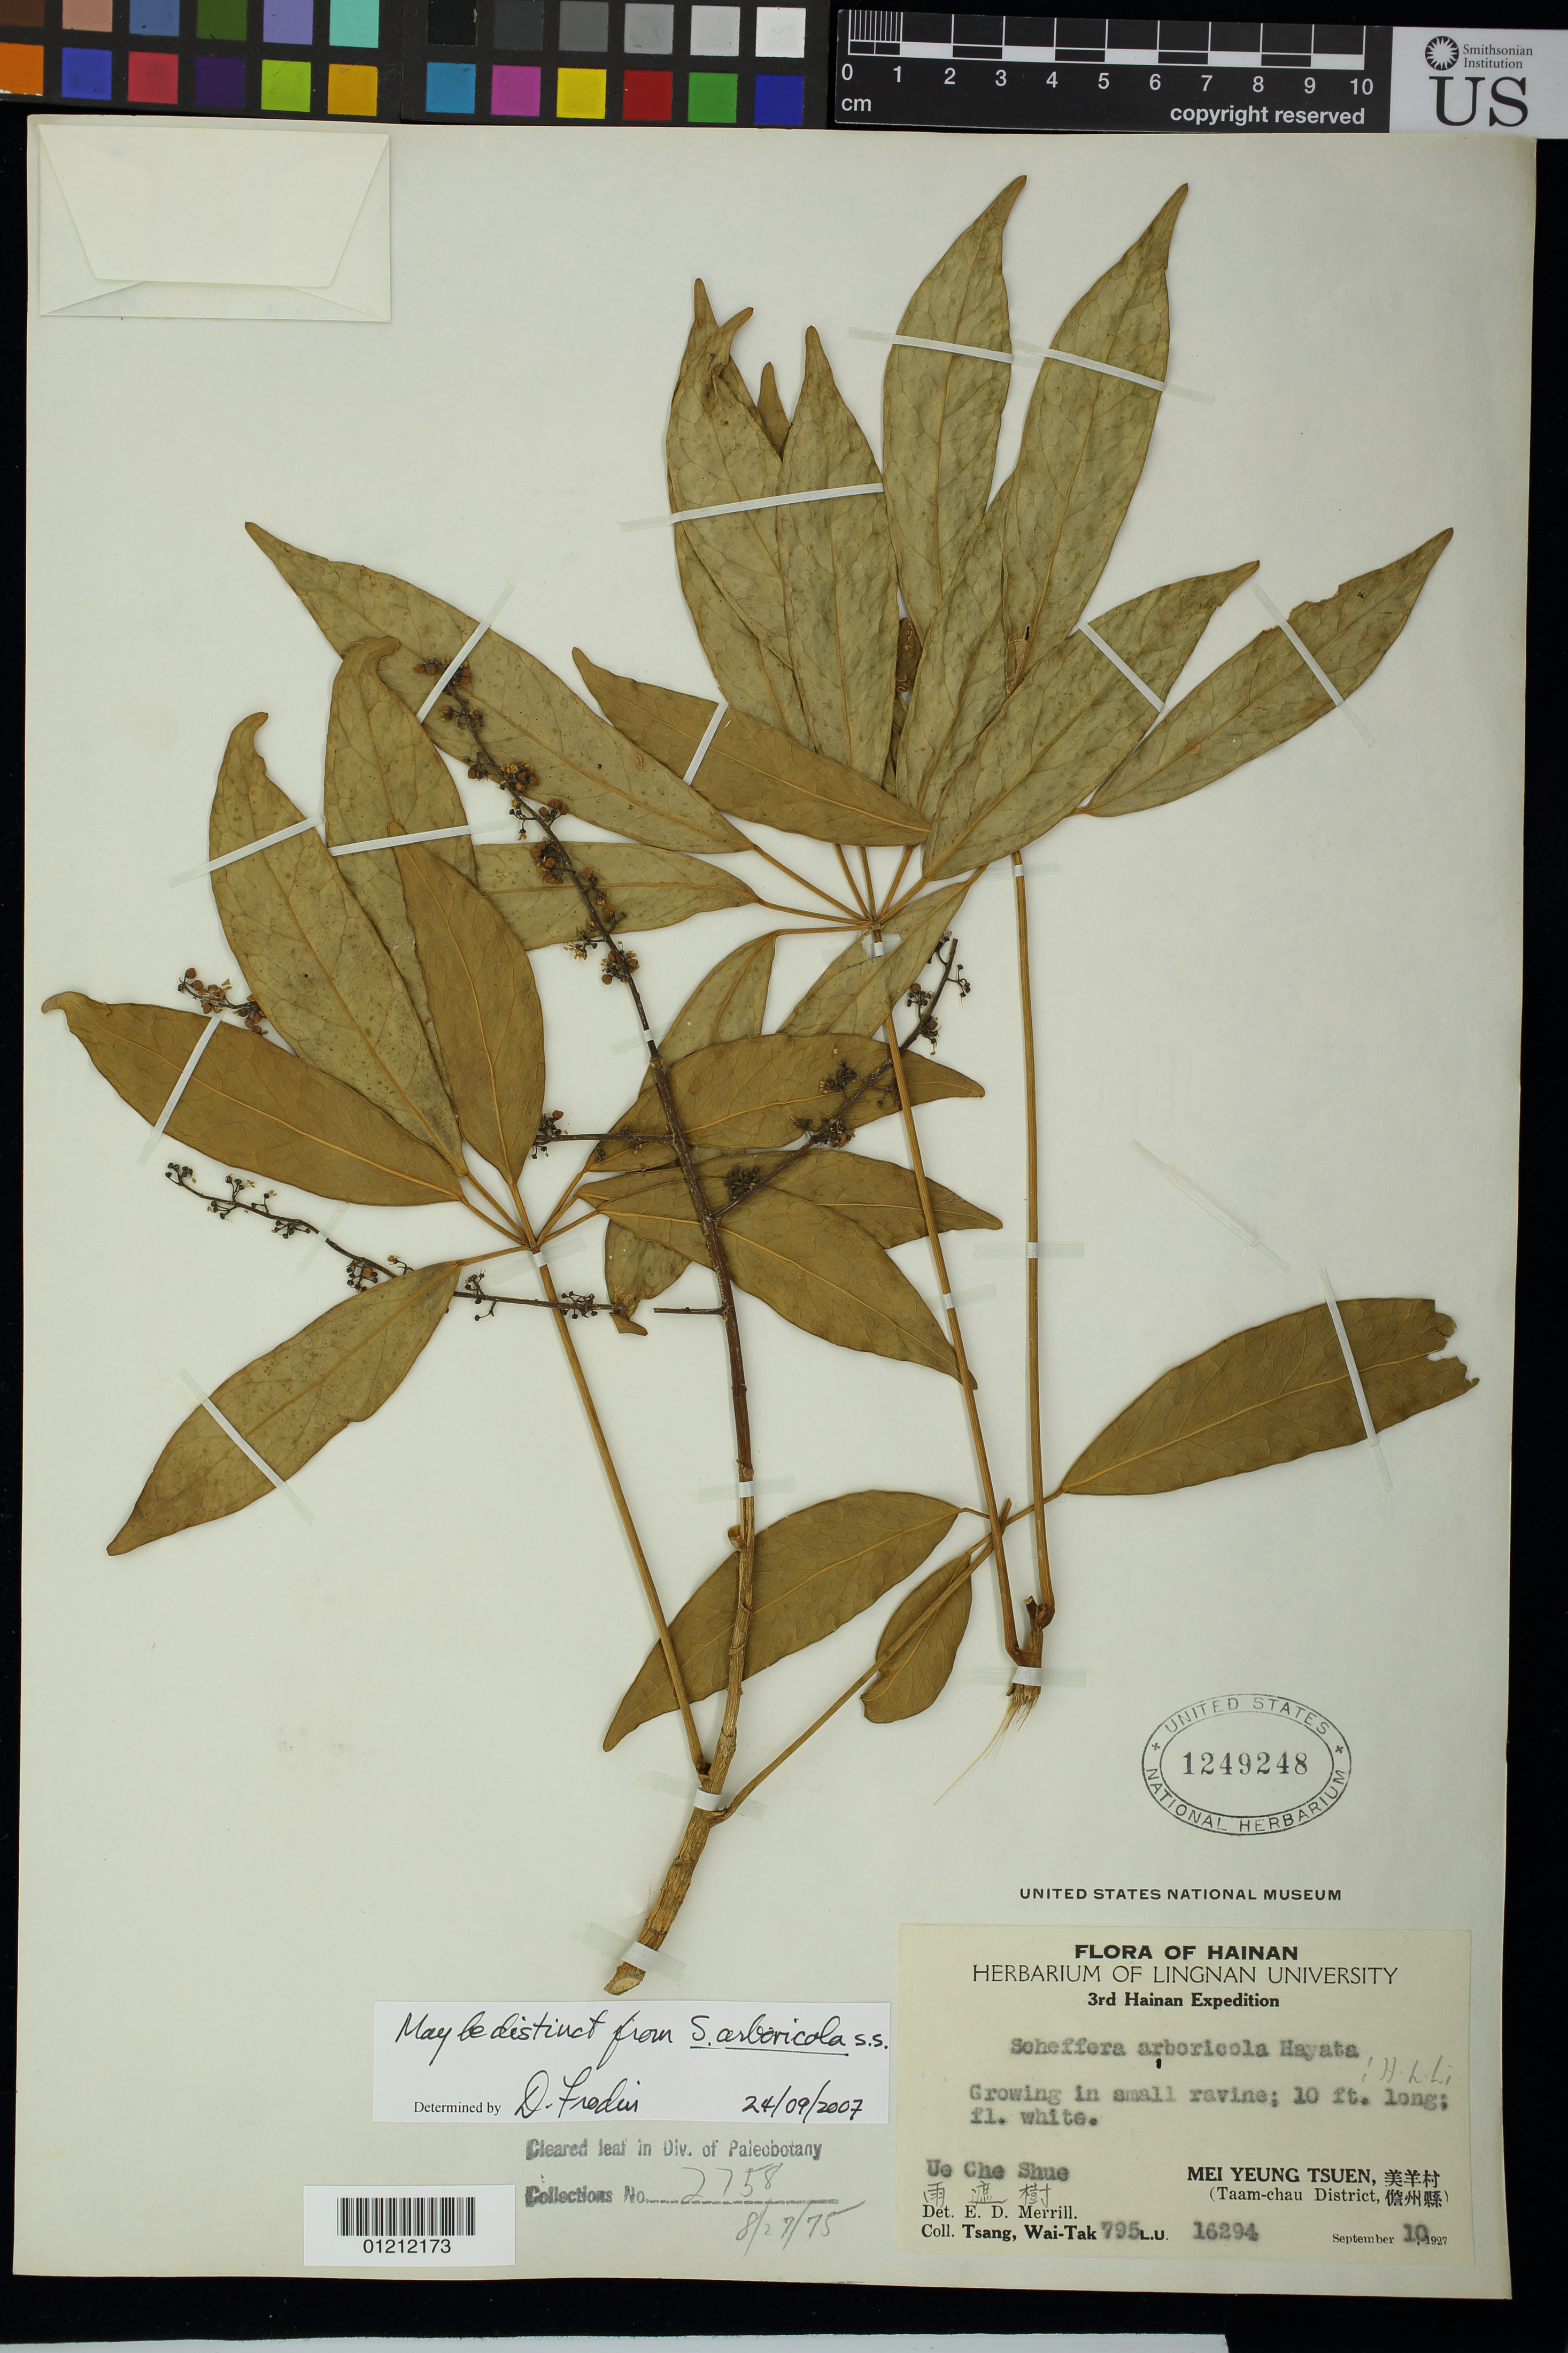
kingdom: Plantae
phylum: Tracheophyta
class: Magnoliopsida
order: Apiales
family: Araliaceae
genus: Schefflera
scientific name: Schefflera arboricola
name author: Hayata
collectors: W. T. Tsang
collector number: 795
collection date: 1927-09-10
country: China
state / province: Hainan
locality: Mei Yeung Tsuen (Taam-chau District). Growing in small ravine.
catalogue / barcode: US 1249248